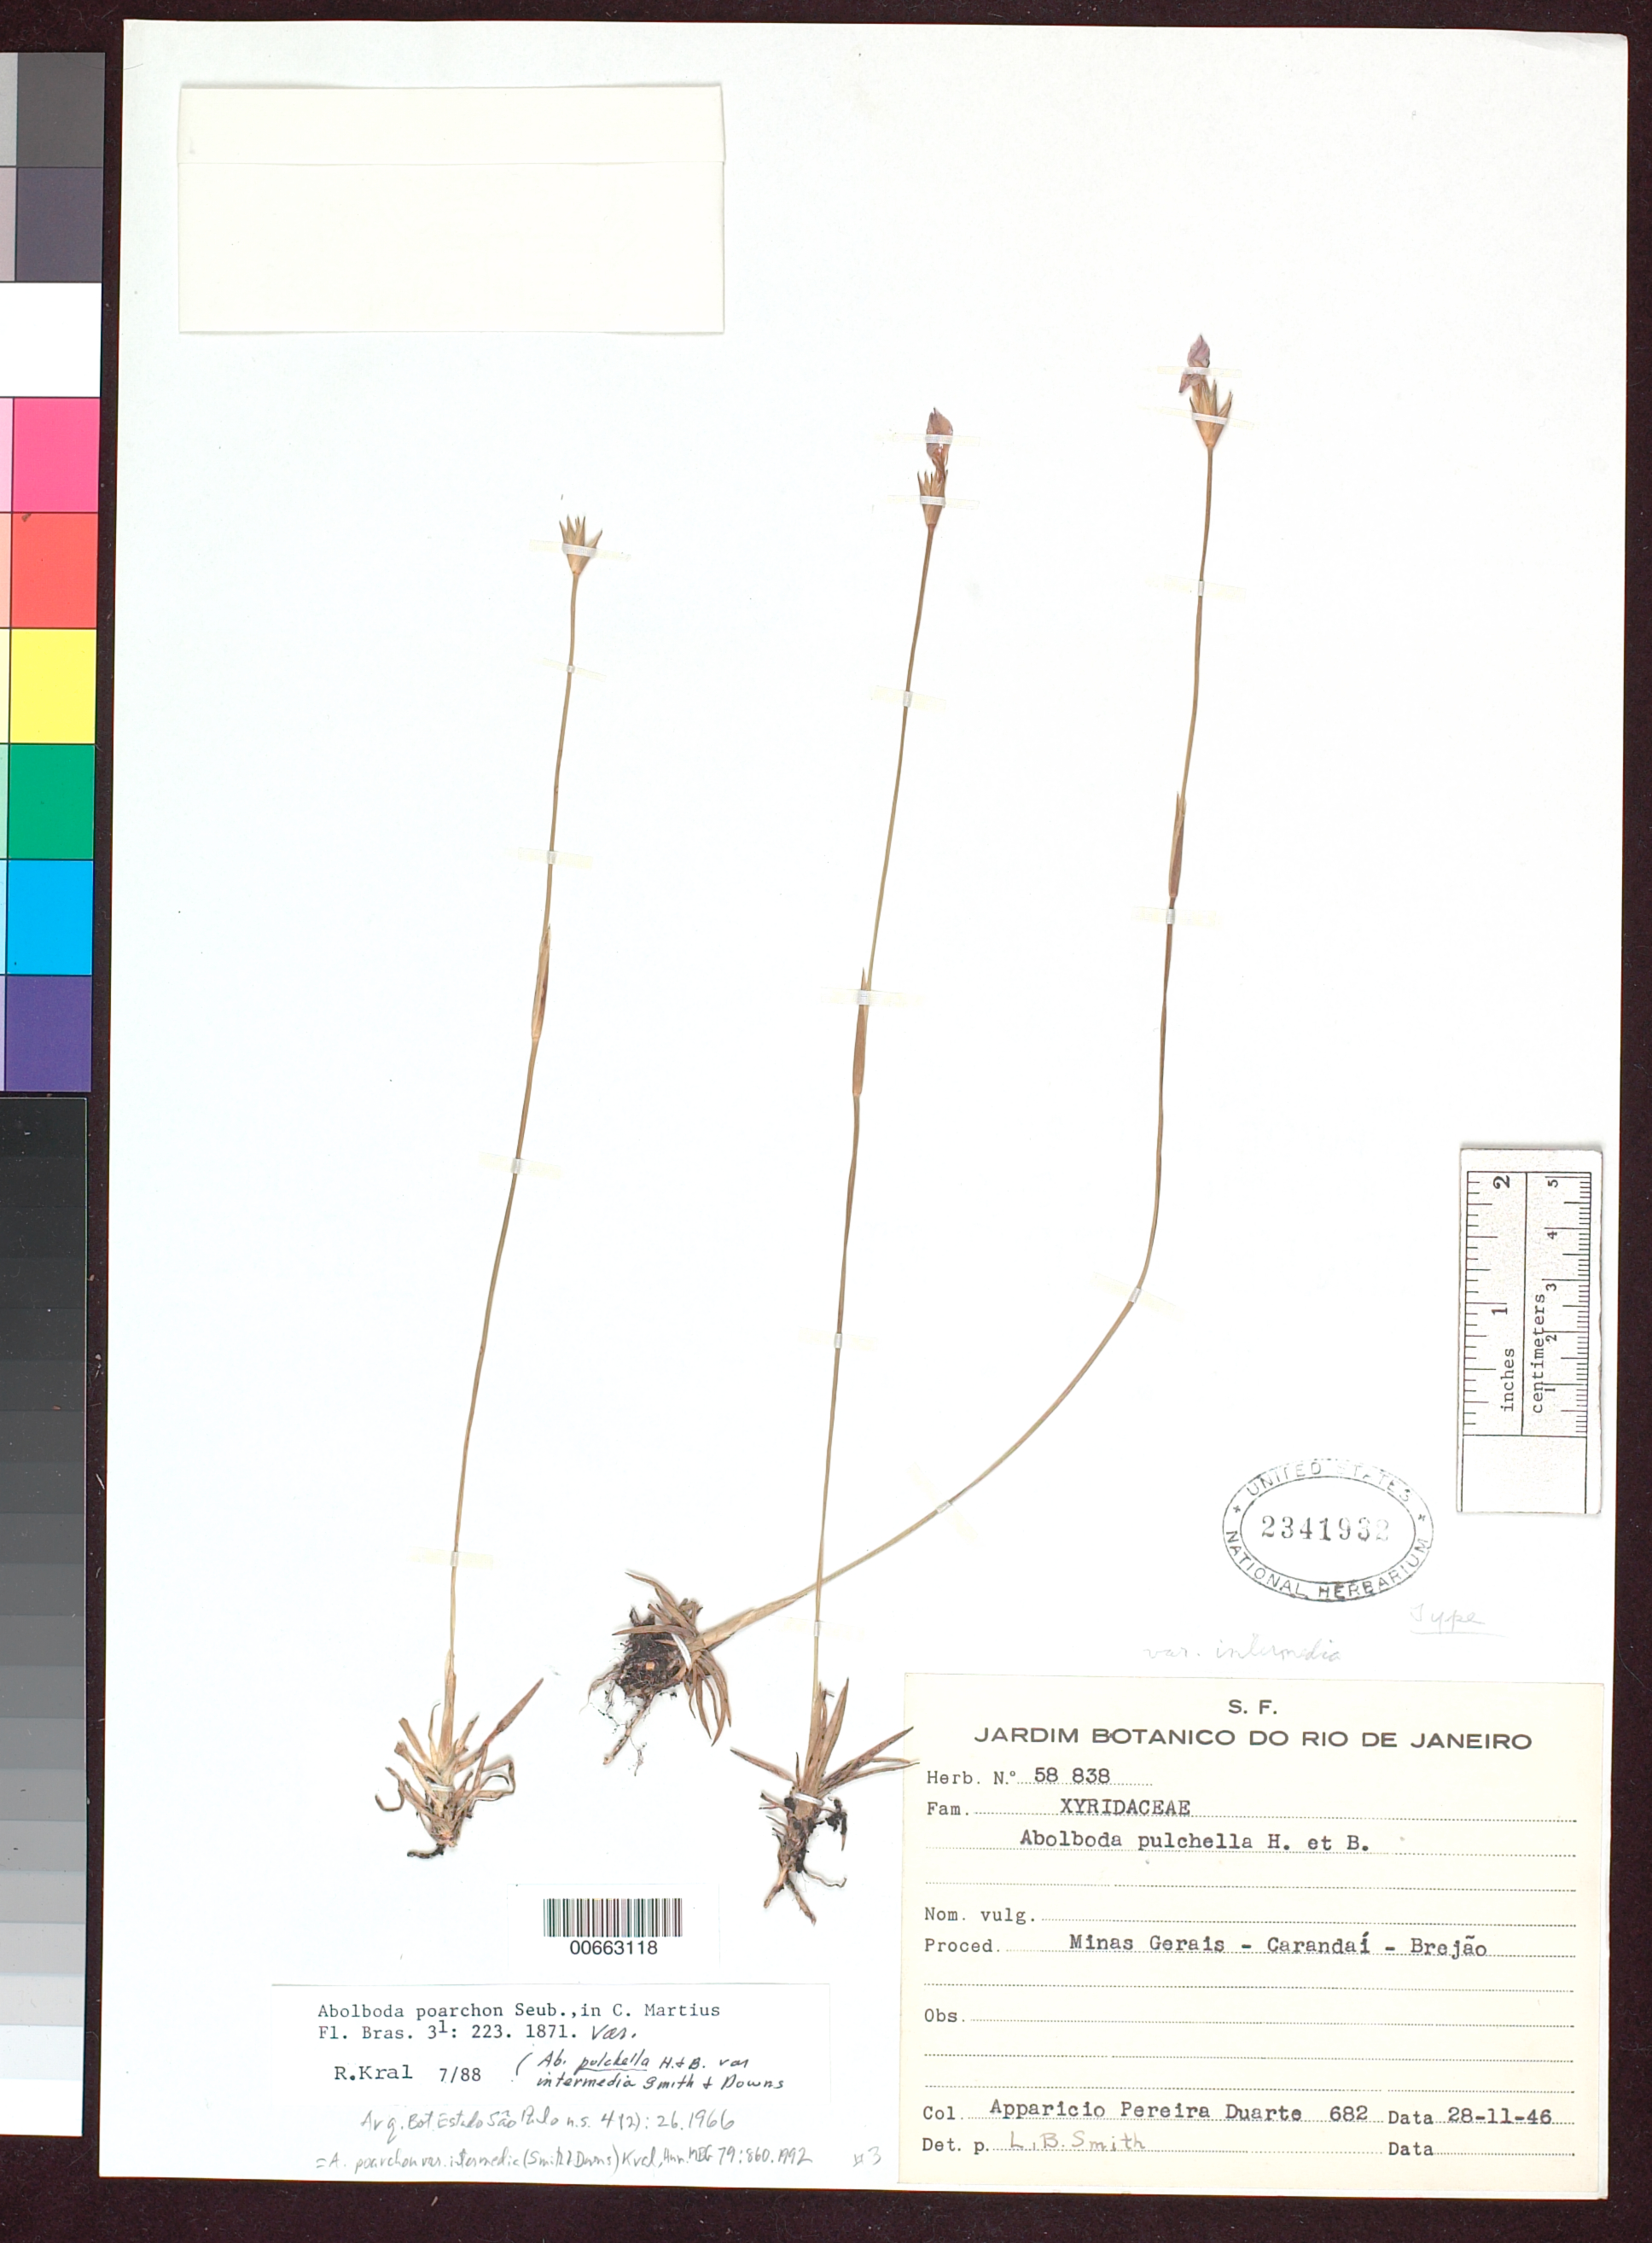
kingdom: Plantae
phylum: Tracheophyta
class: Liliopsida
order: Poales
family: Xyridaceae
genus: Abolboda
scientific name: Abolboda pulchella var. intermedia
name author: L.B. Sm. & Downs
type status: Holotype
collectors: A. P. Duarte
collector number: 682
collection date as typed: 28 Nov 1946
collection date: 1946-11-28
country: Brazil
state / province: Minas Gerais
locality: Carandaí - Brejão.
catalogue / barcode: US 2341932